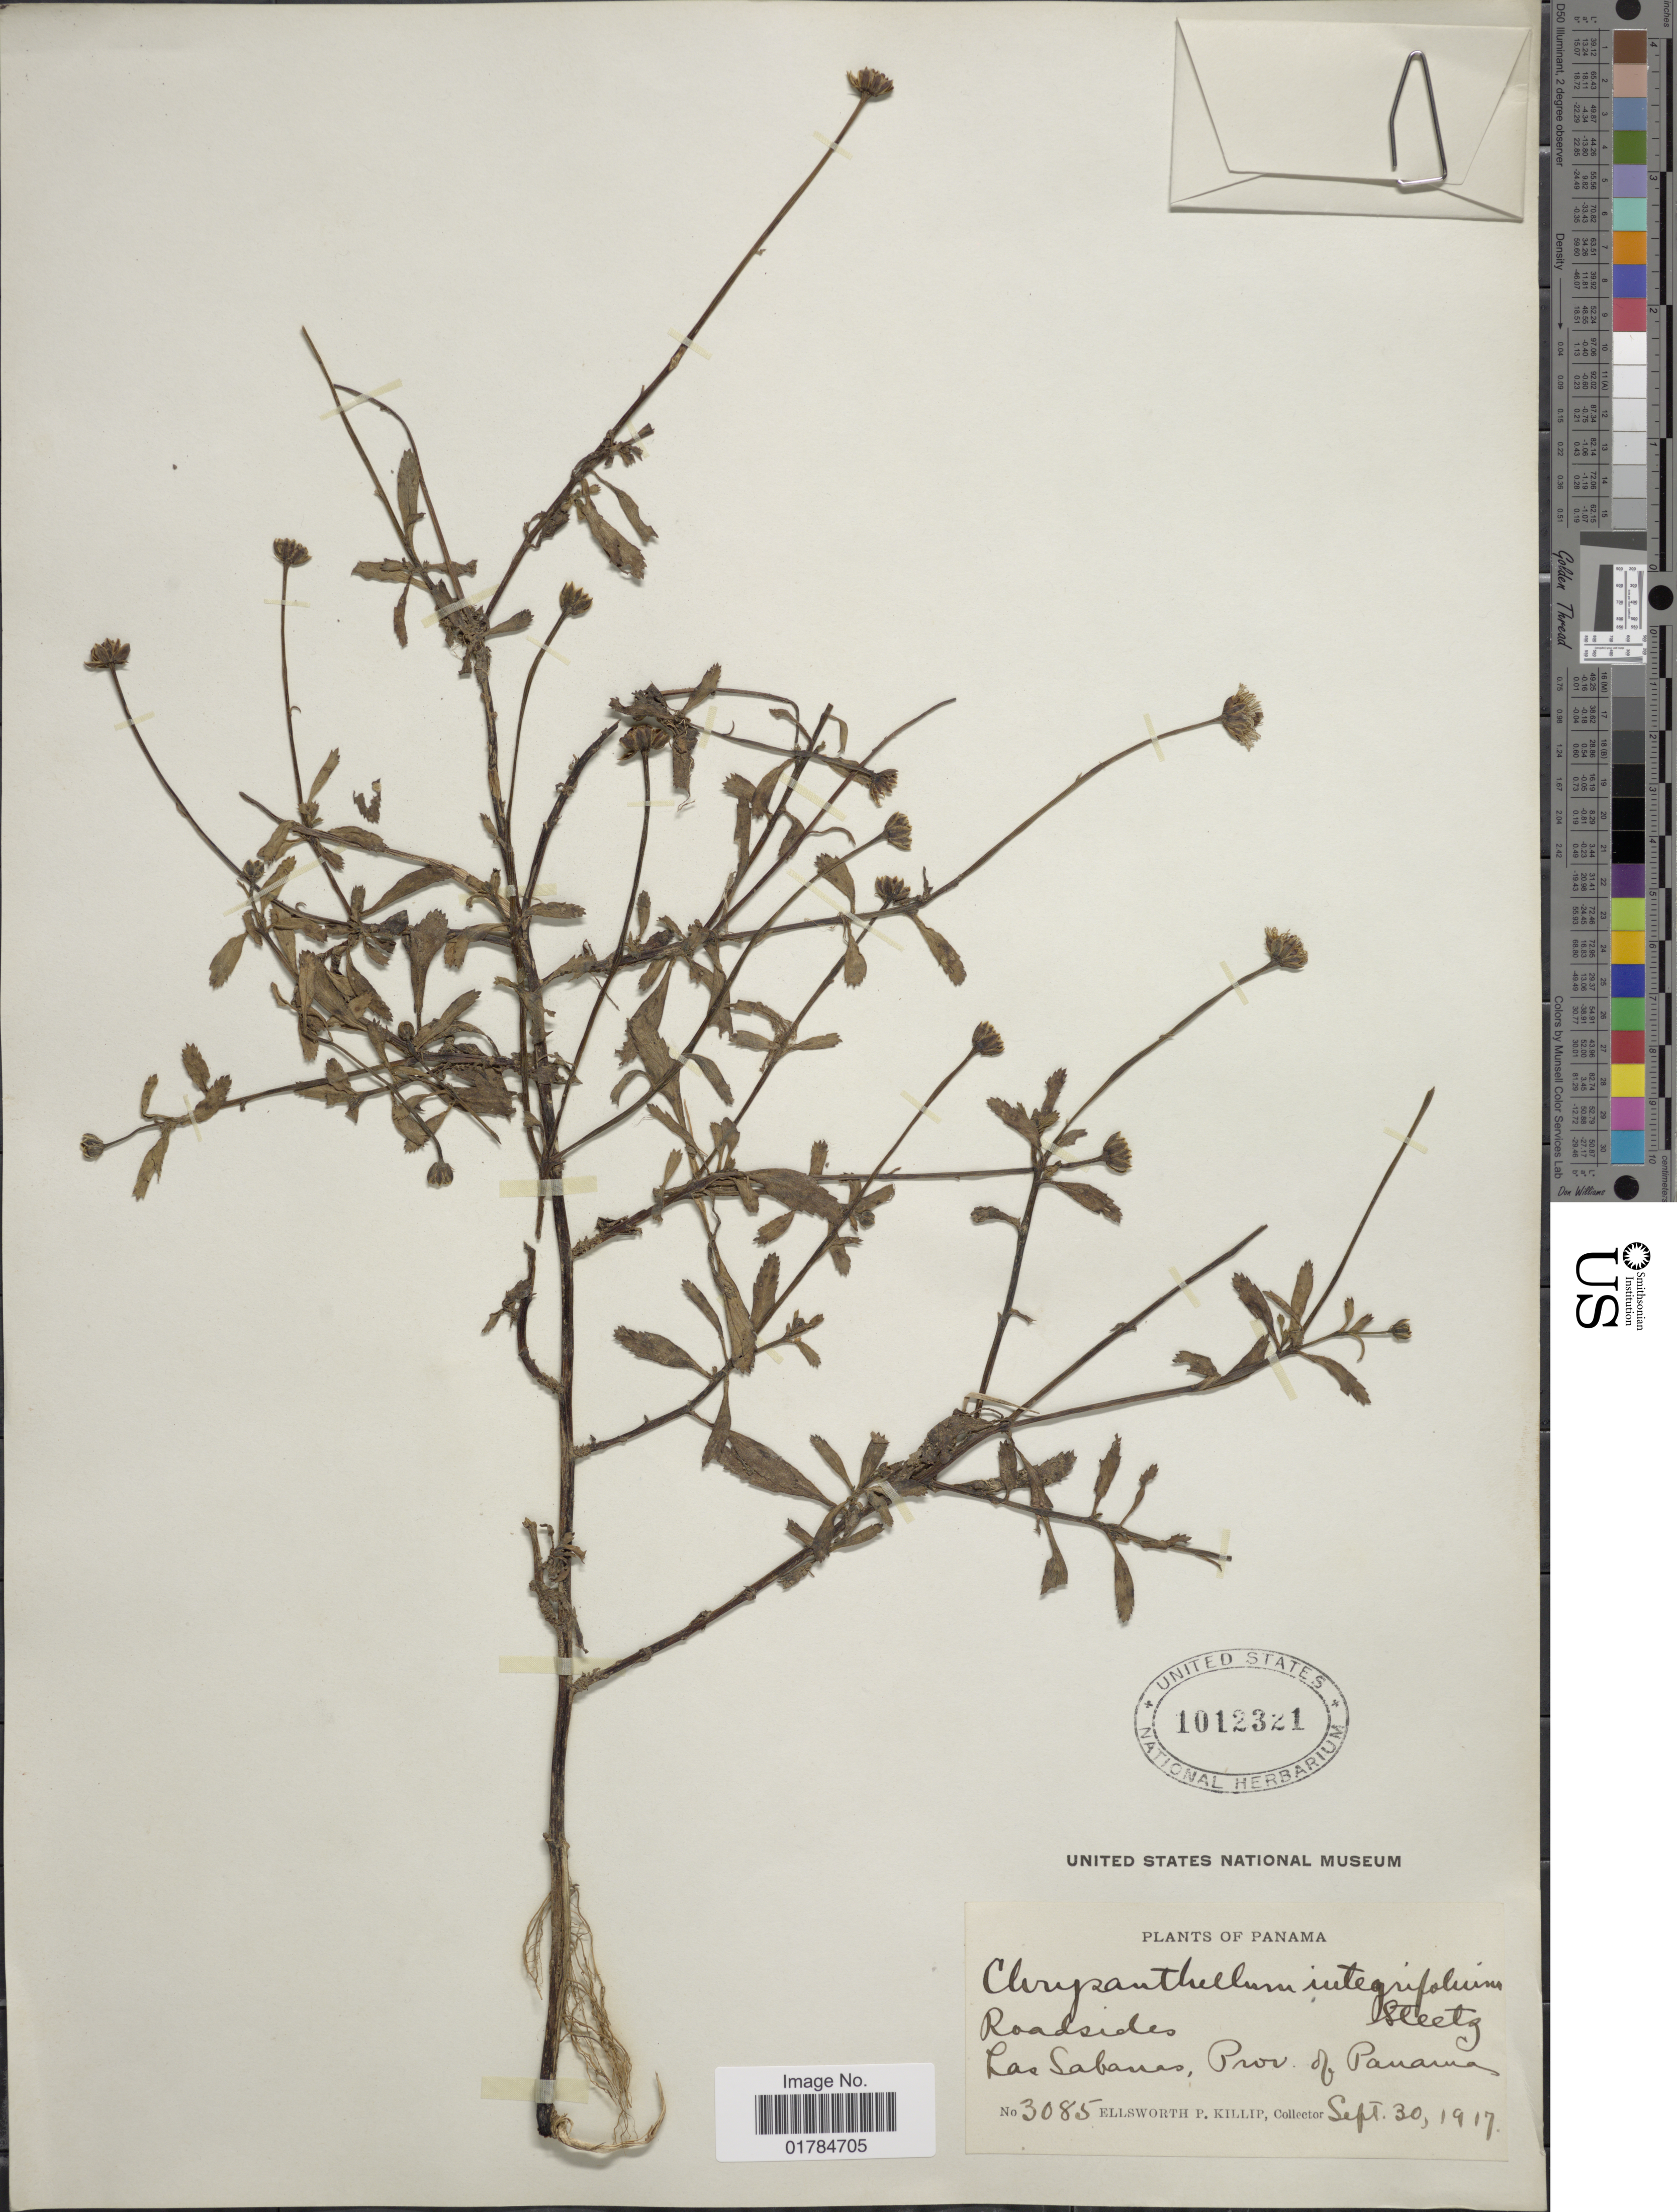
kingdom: Plantae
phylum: Tracheophyta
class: Magnoliopsida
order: Asterales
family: Asteraceae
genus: Chrysanthellum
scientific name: Chrysanthellum integrifolium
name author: Steetz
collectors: E. P. Killip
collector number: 3085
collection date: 1917-09-30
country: Panama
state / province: Panamá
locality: Las Sabanas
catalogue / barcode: US 1012321